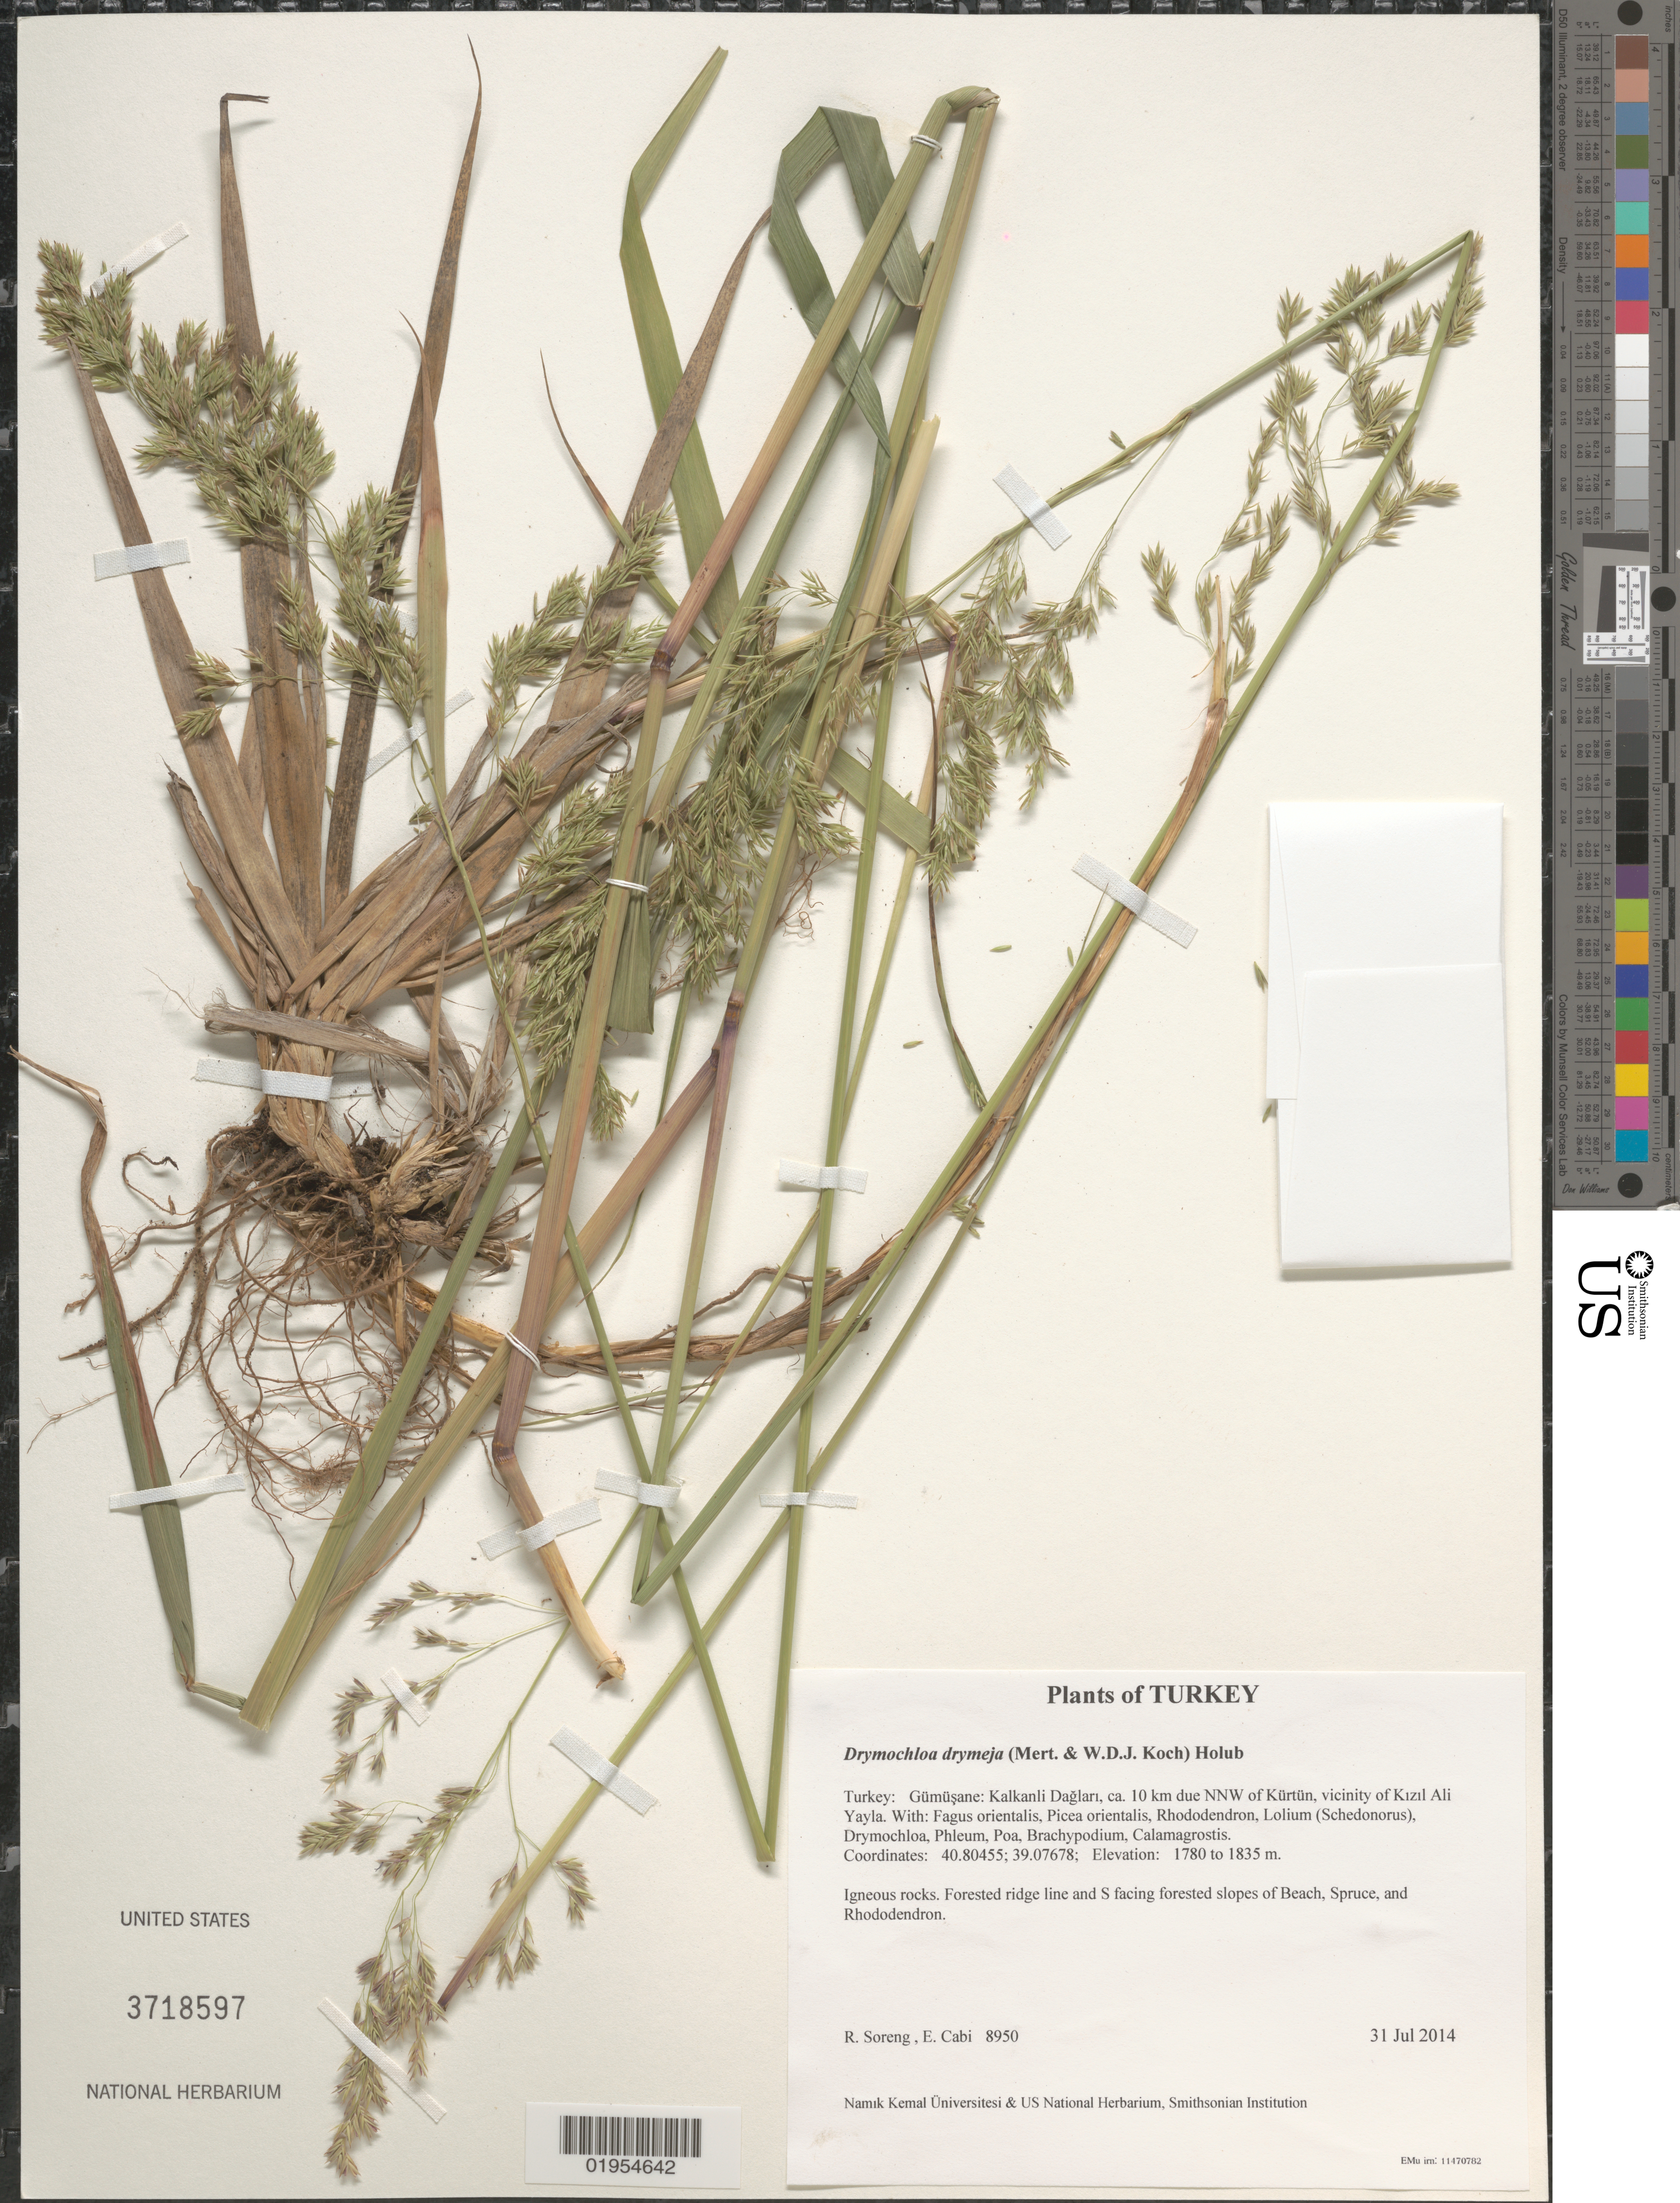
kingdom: Plantae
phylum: Tracheophyta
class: Liliopsida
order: Poales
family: Poaceae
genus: Drymochloa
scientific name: Drymochloa drymeja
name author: (Mert. & W.D.J. Koch) Holub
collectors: R. J. Soreng & E. Cabi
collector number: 8950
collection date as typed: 31 Jul 2014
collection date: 2014-07-31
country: Turkey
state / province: Gumushane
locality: Kalkanli Daglari, ca. 10 km due NNW of Kürtün, vicinity of Kizil Ali Yayla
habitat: Igneous rocks. Forested ridge line and S facing forested slopes of Beach, Spruce, and Rhododendron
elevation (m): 1780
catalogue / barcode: US 3718597